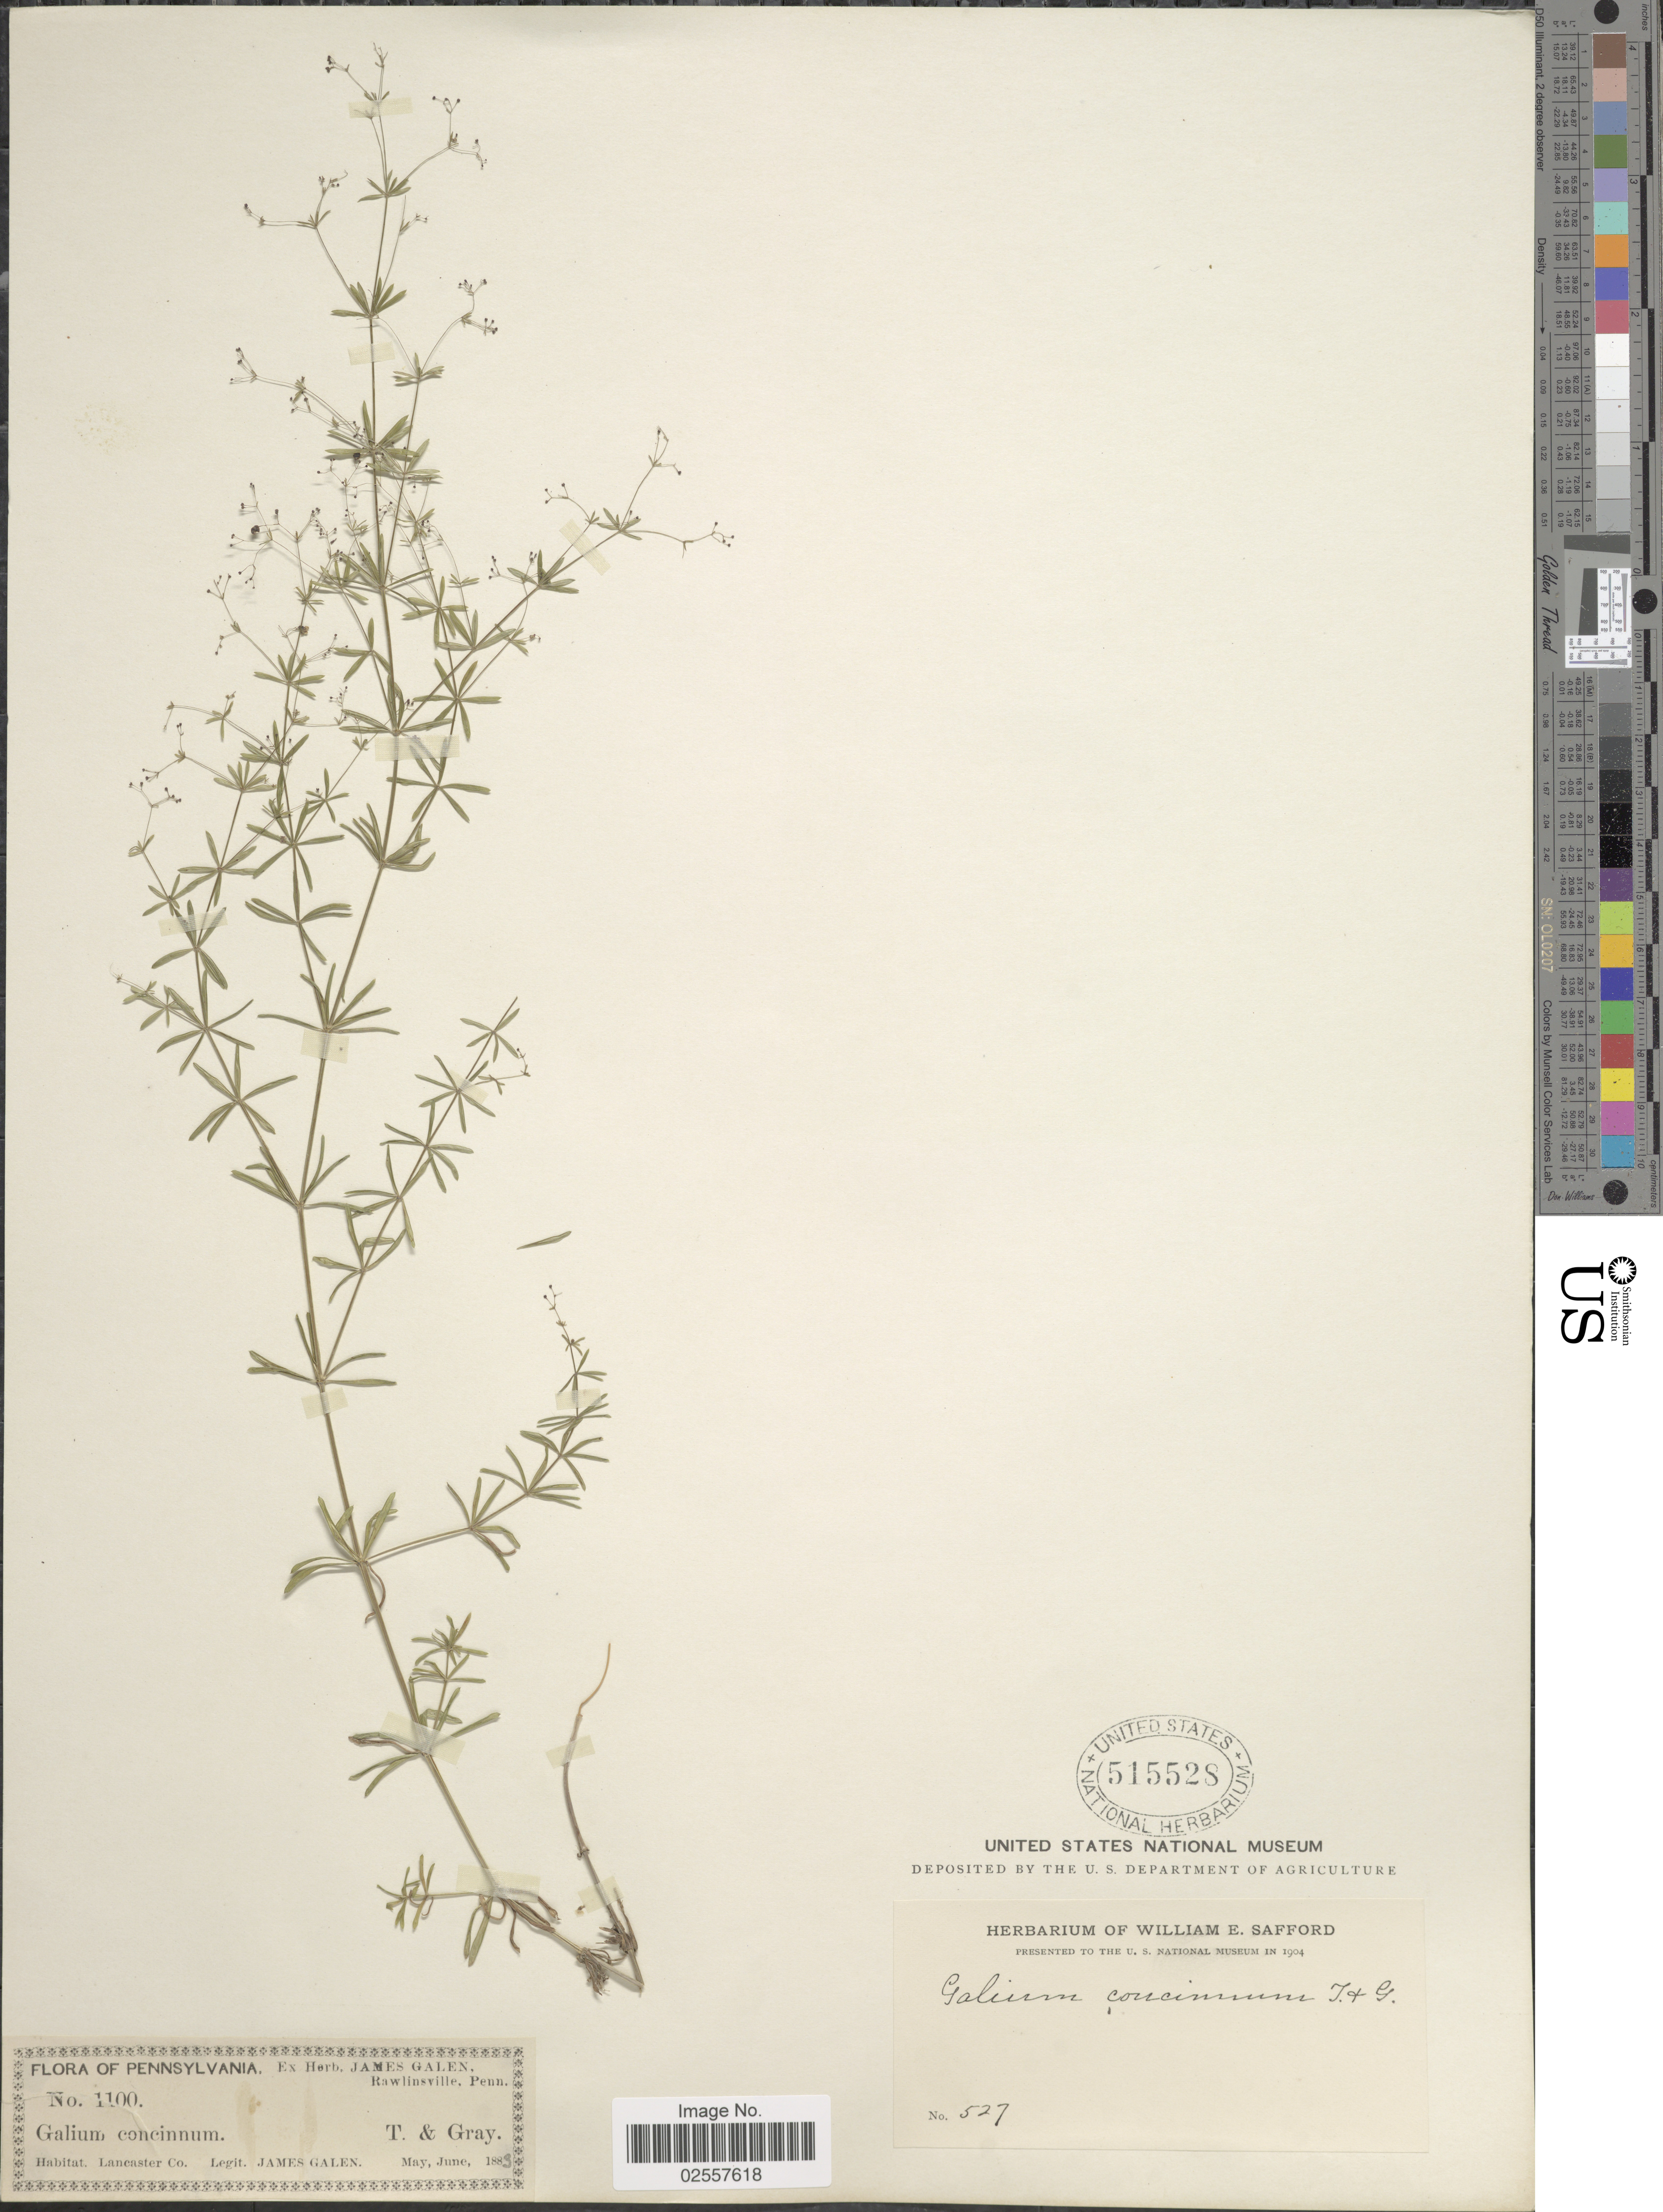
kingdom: Plantae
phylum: Tracheophyta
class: Magnoliopsida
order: Gentianales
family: Rubiaceae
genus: Galium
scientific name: Galium concinnum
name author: Torr. & A. Gray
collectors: J. Galen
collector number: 1100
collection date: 1883-05/1883-06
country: United States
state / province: Pennsylvania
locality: Lancaster Co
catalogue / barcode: US 515528